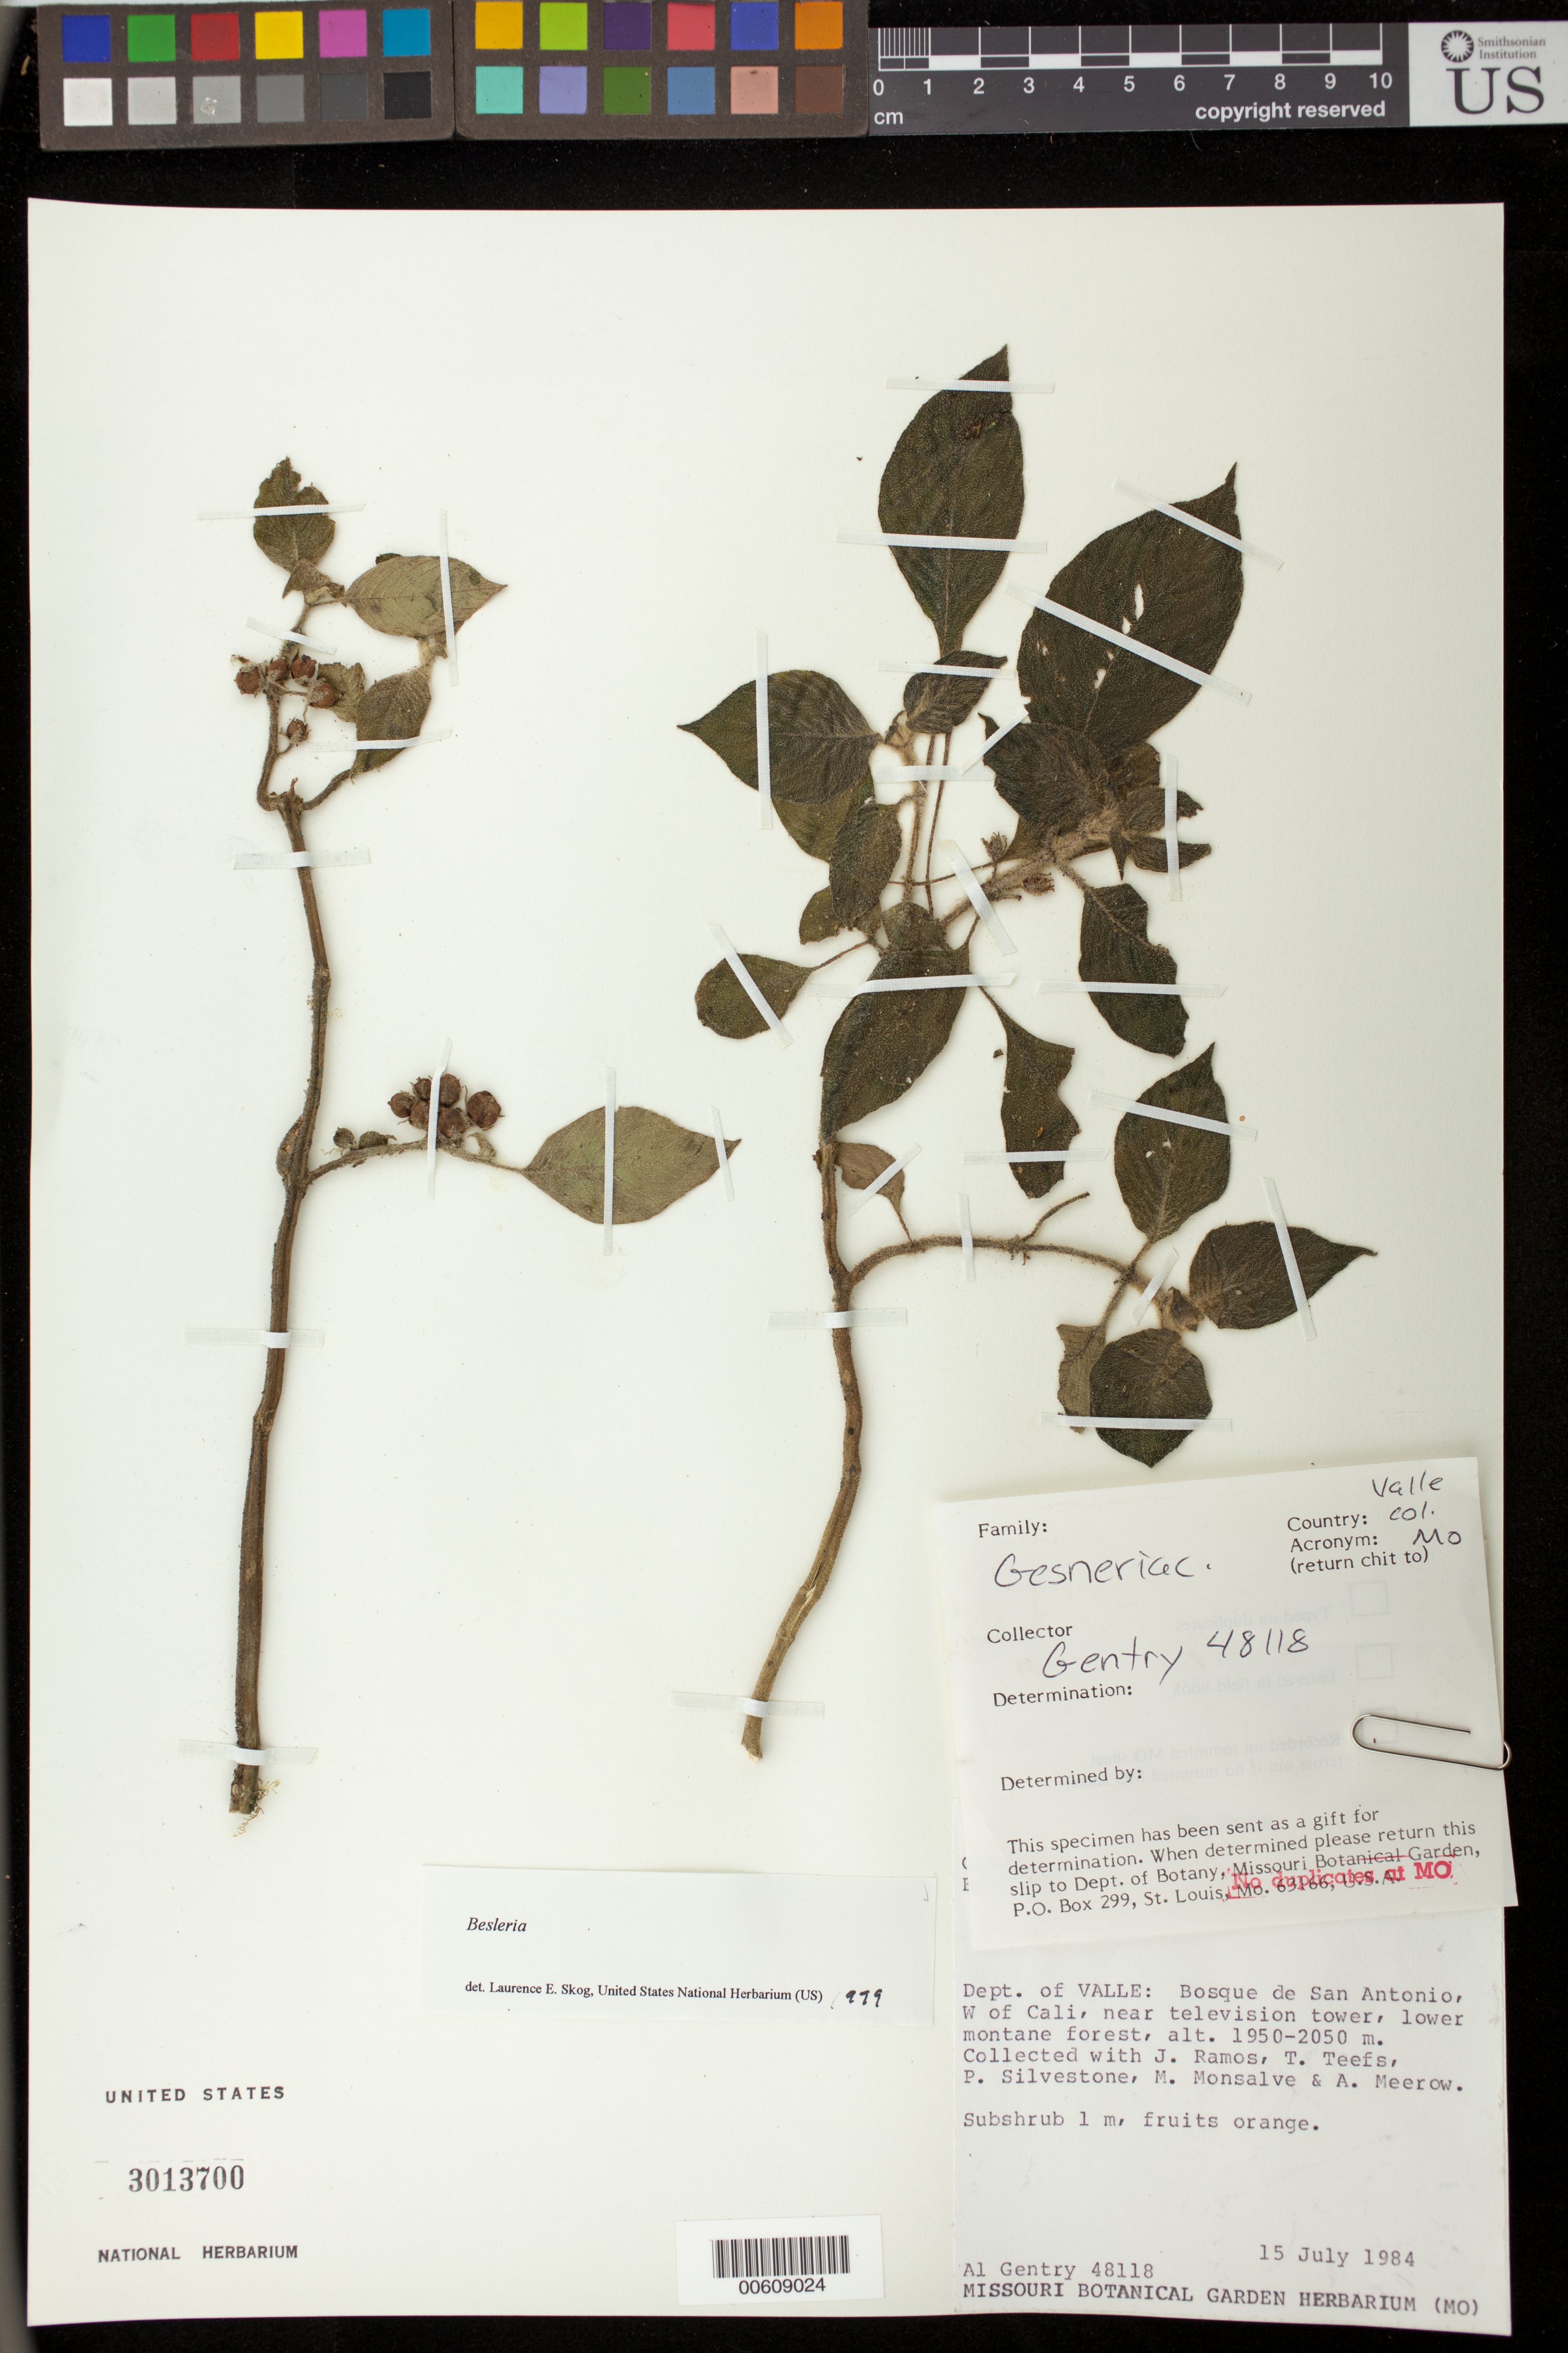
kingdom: Plantae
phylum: Tracheophyta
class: Magnoliopsida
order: Lamiales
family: Gesneriaceae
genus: Besleria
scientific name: Besleria sp.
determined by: Skog, Laurence E.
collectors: A. H. Gentry, J. Ramos, T. Teefs, P. A. Silverstone-Sopkin, M. Monsalve & A. Meerow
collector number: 48118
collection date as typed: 15 Jul 1984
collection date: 1984-07-15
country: Colombia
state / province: Valle del Cauca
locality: Bosque de San Antonio, W of Cali, near television tower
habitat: Lower montane forest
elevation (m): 1950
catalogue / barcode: US 3013700